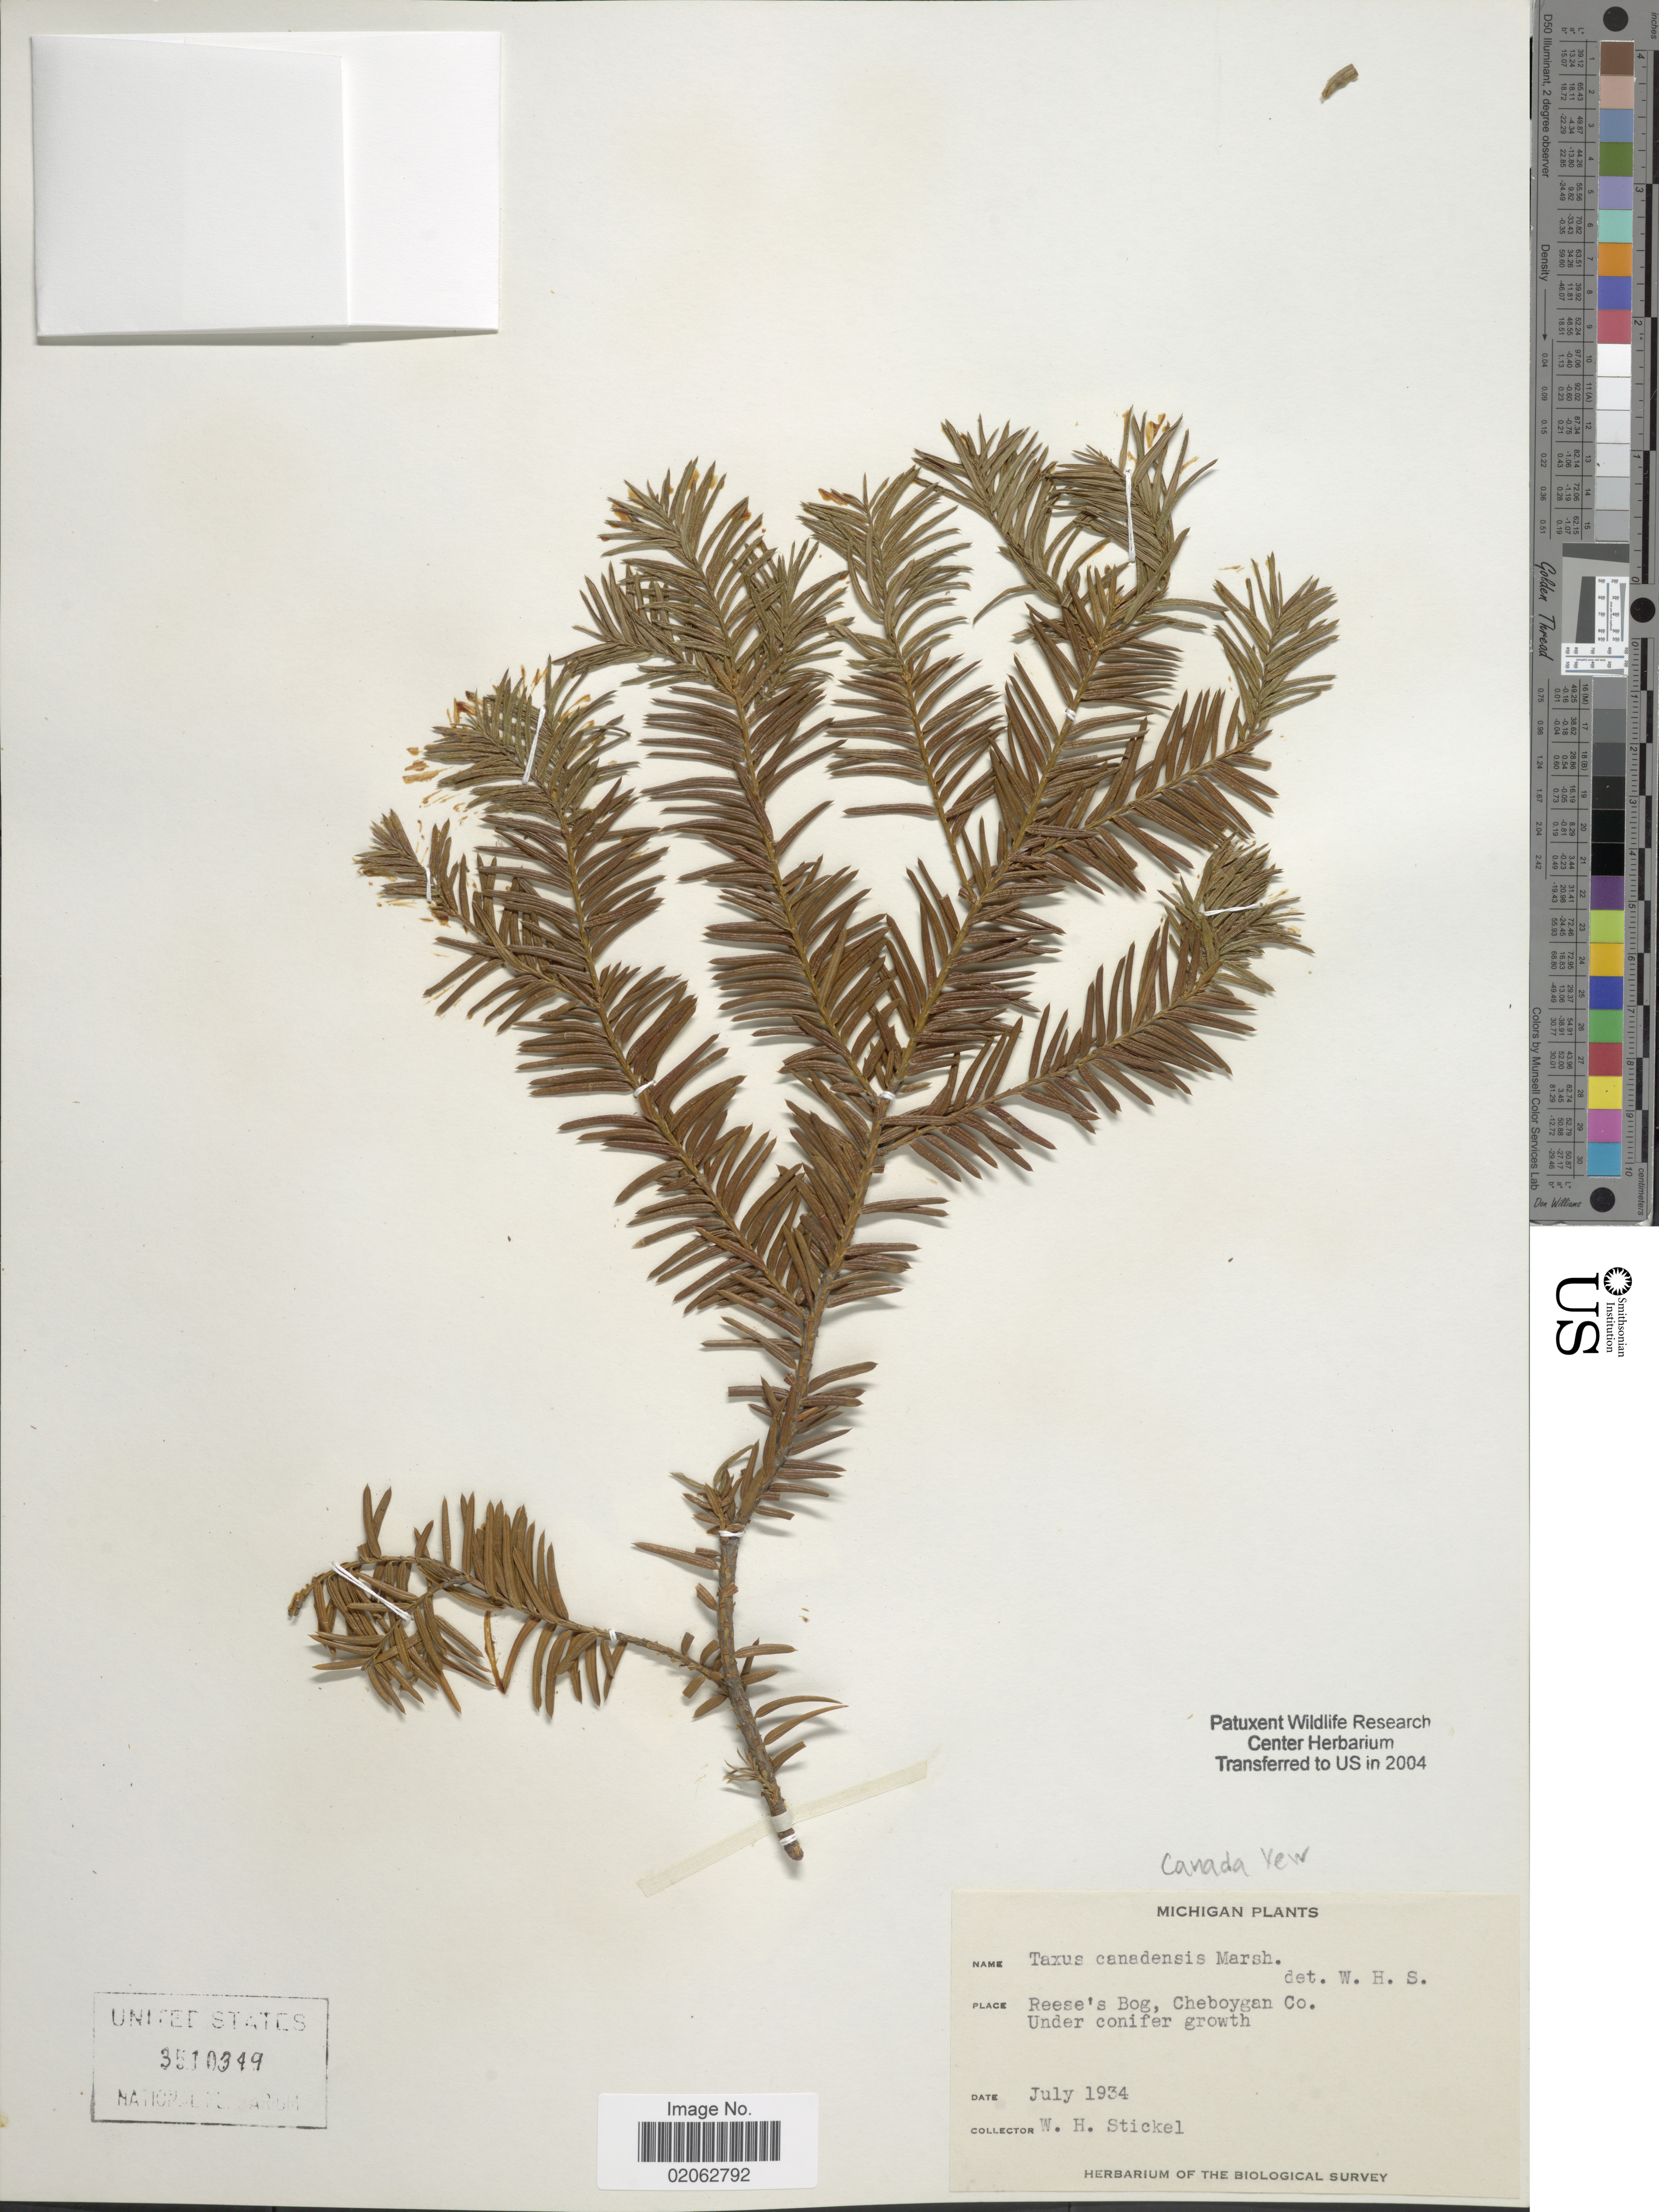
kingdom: Plantae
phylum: Tracheophyta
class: Pinopsida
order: Pinales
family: Taxaceae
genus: Taxus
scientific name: Taxus canadensis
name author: Marshall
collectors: W. Stickel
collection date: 1934-07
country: United States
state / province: Michigan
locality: Reese's Bog, Cheboygan Co.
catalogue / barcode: US 3510349